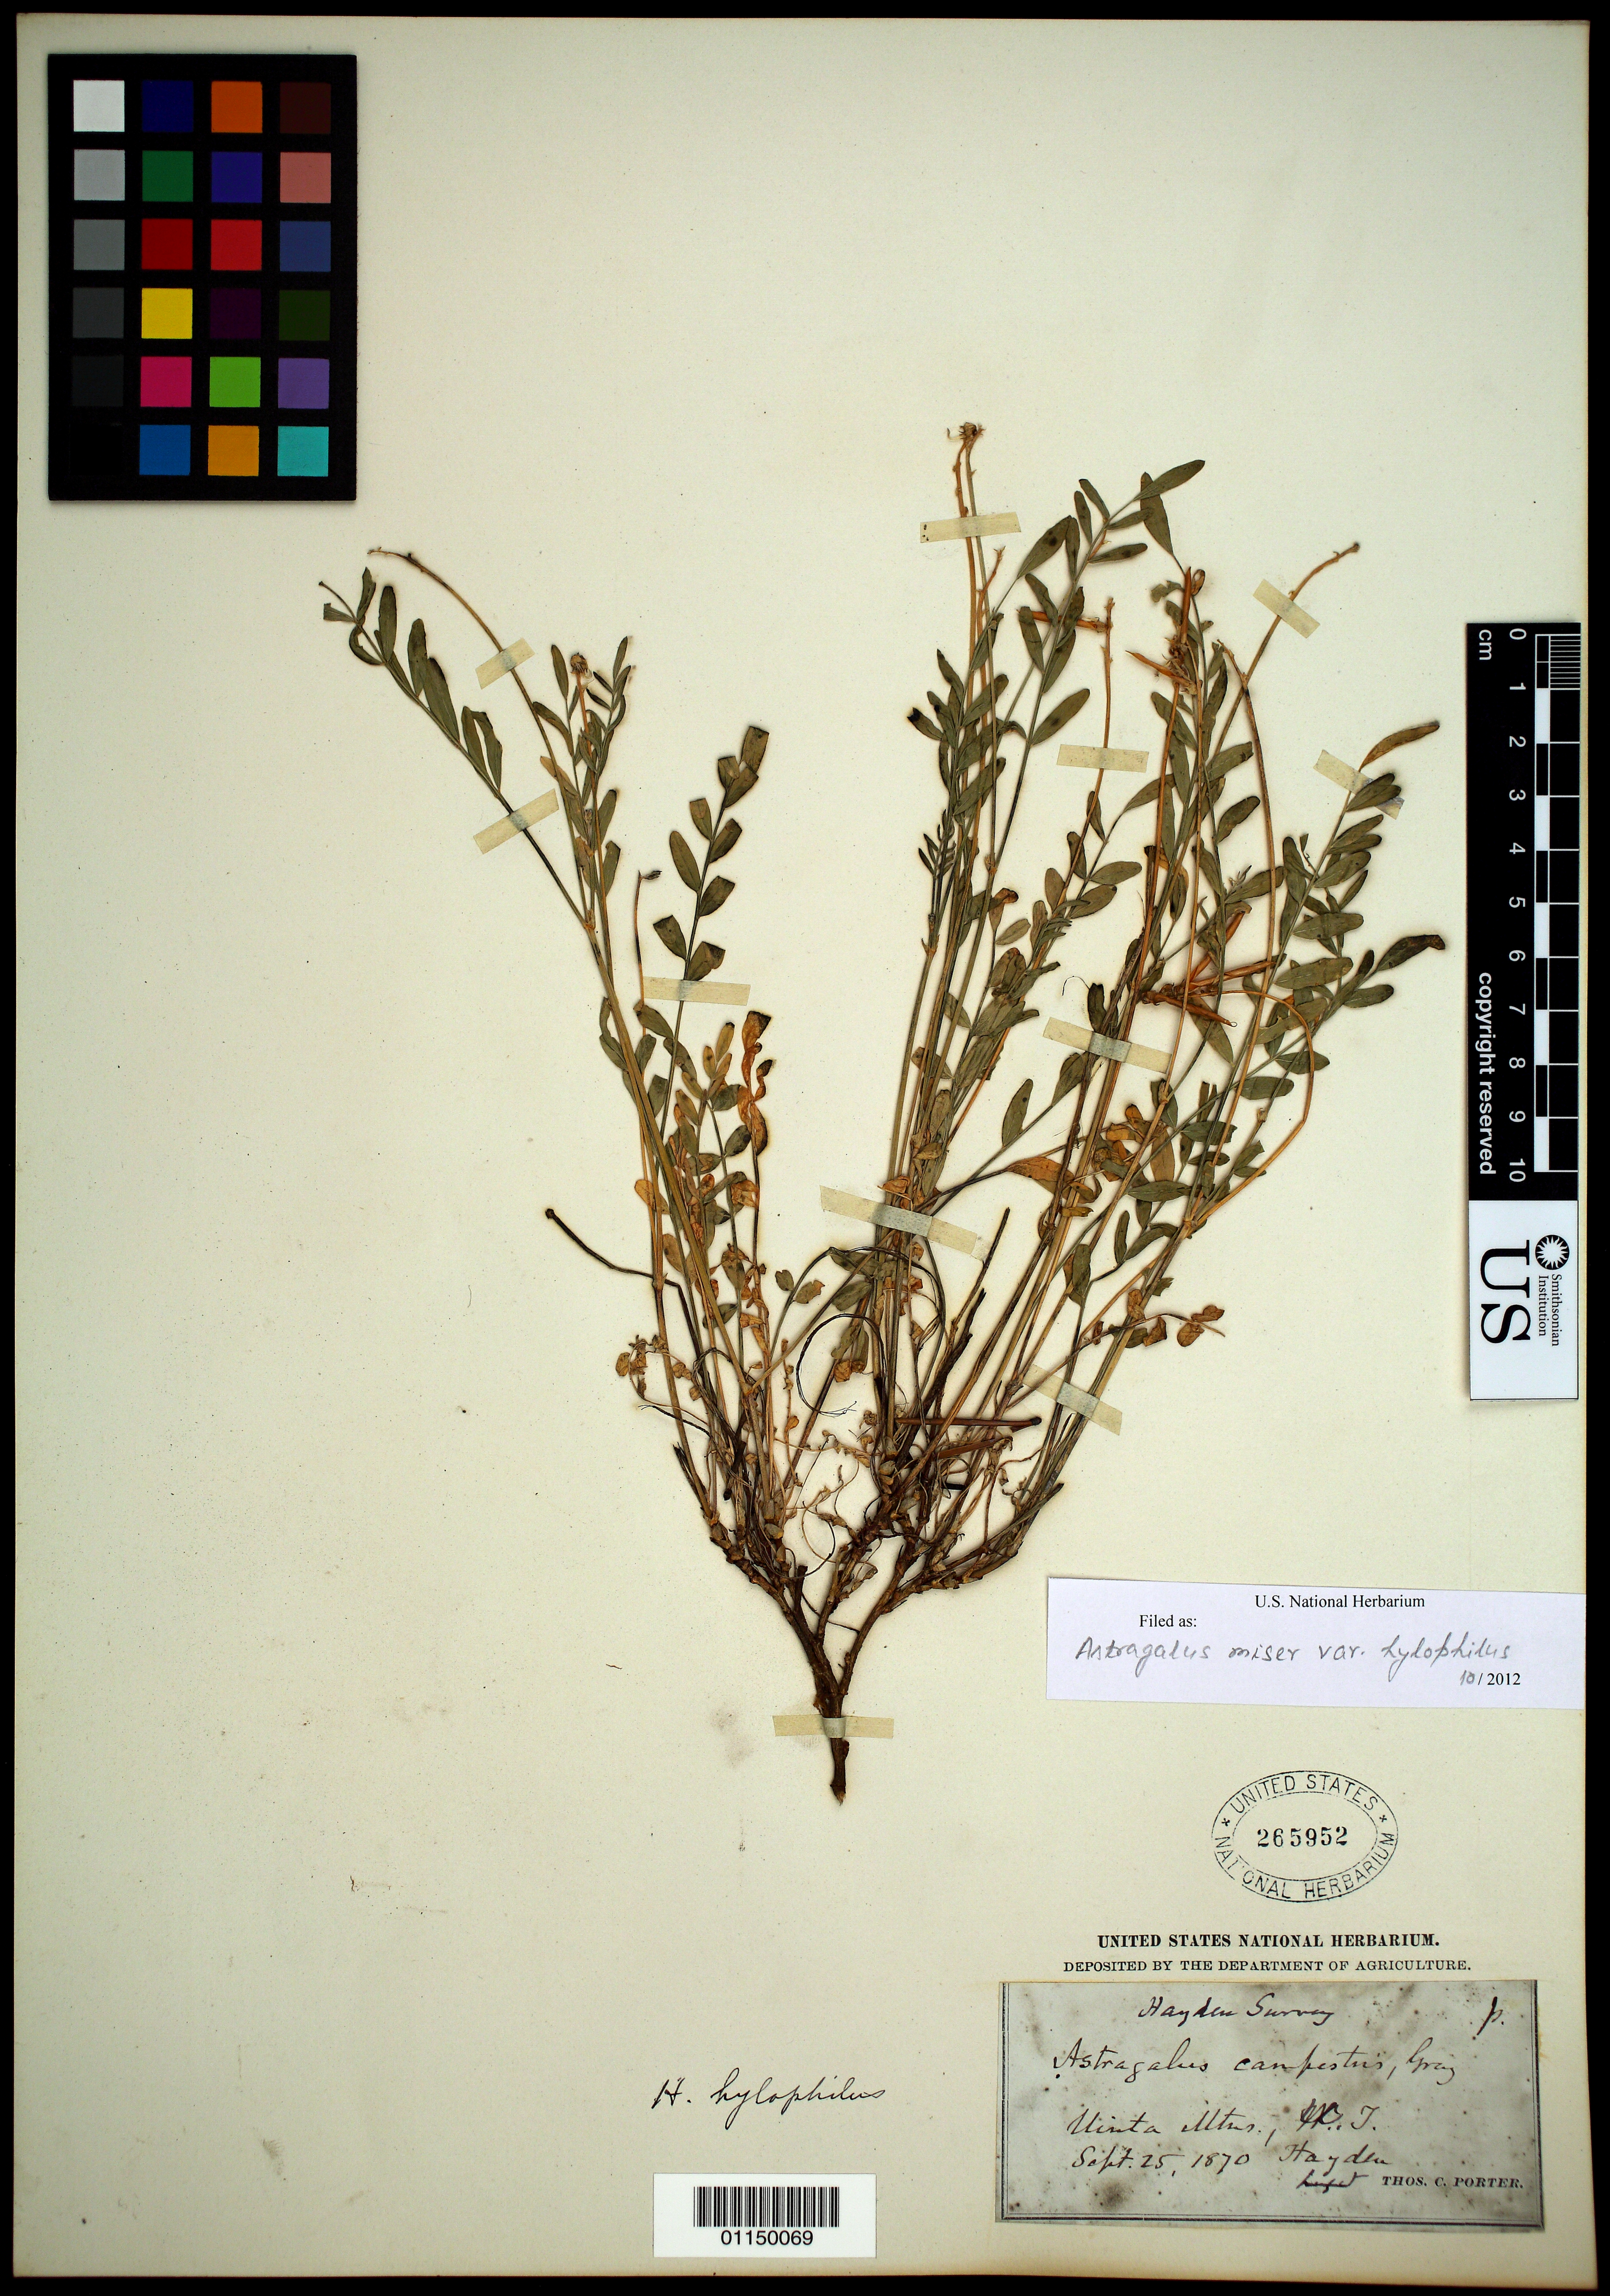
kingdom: Plantae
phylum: Tracheophyta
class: Magnoliopsida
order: Fabales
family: Fabaceae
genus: Astragalus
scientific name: Astragalus miser var. hylophilus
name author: (Rydb.) Barneby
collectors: -- Hayden & T. C. Porter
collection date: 1870-09-25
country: United States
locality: Uinta Mts.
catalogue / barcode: US 265952